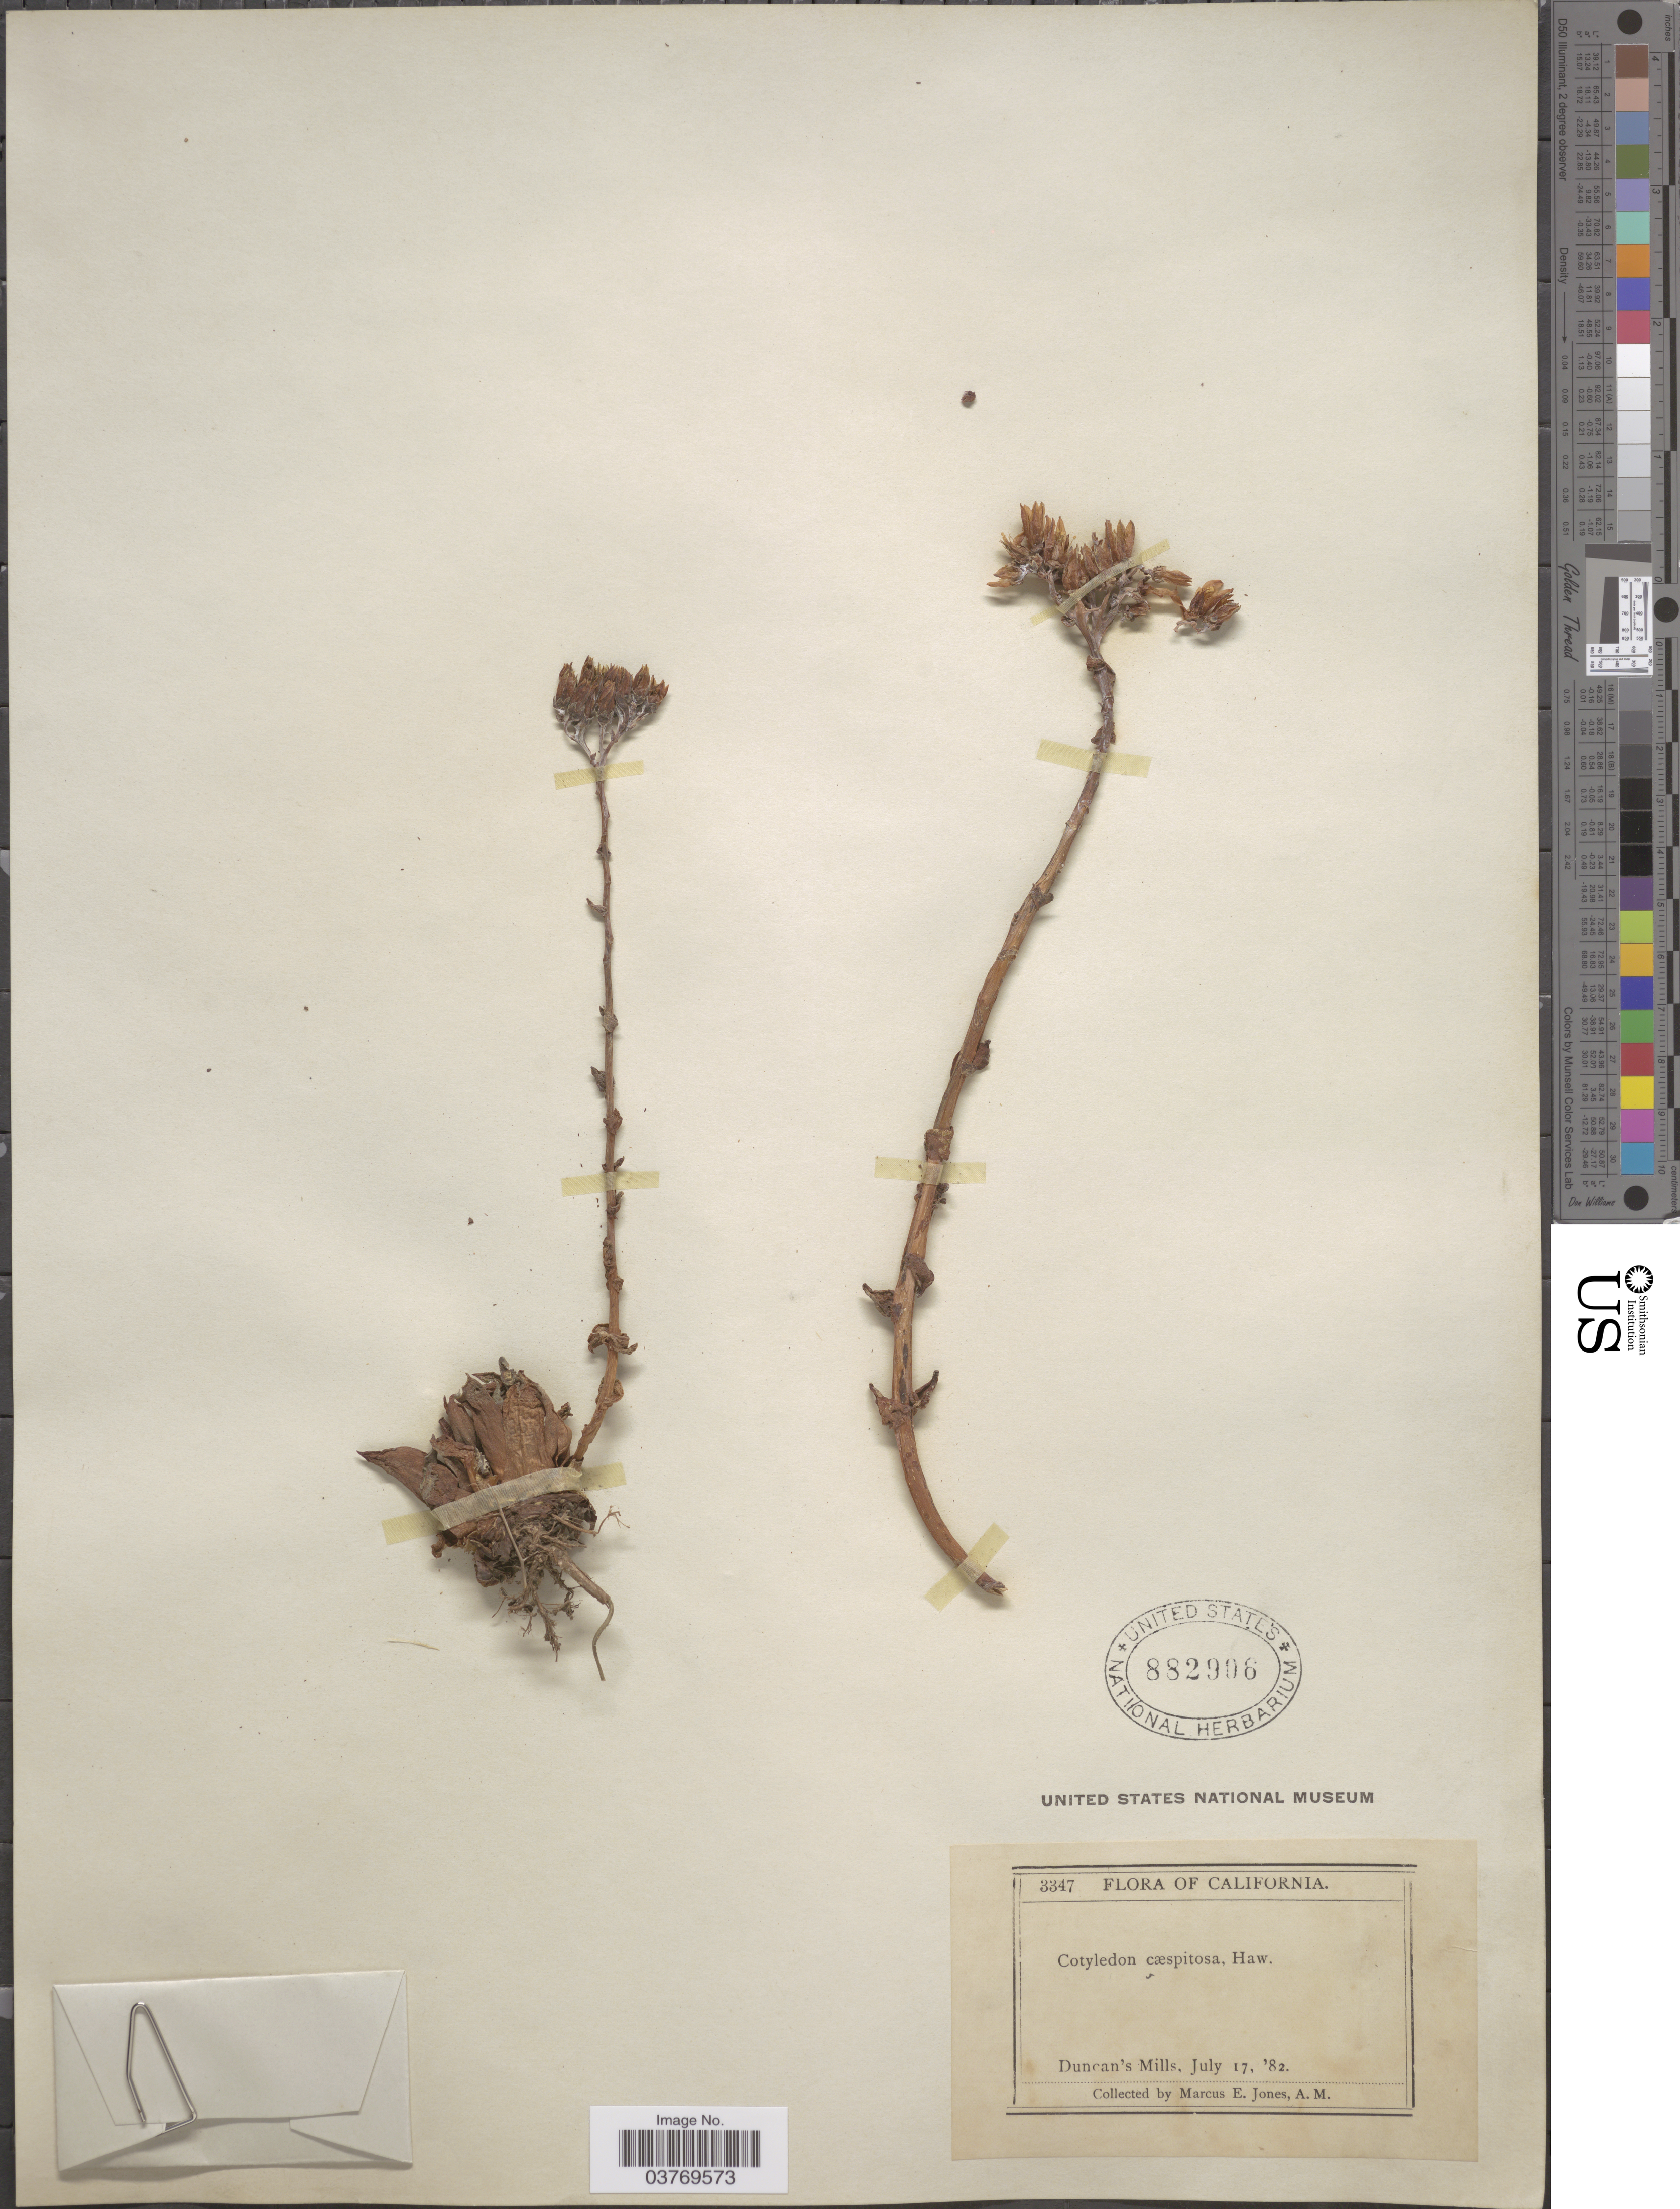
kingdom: Plantae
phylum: Tracheophyta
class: Magnoliopsida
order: Saxifragales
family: Crassulaceae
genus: Dudleya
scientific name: Dudleya caespitosa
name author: (Haw.) Britton & Rose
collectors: M. E. Jones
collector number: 3347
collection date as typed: Transcribed d/m/y: 17/7/82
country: United States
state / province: California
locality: Duncan's Mills.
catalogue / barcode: US 882906